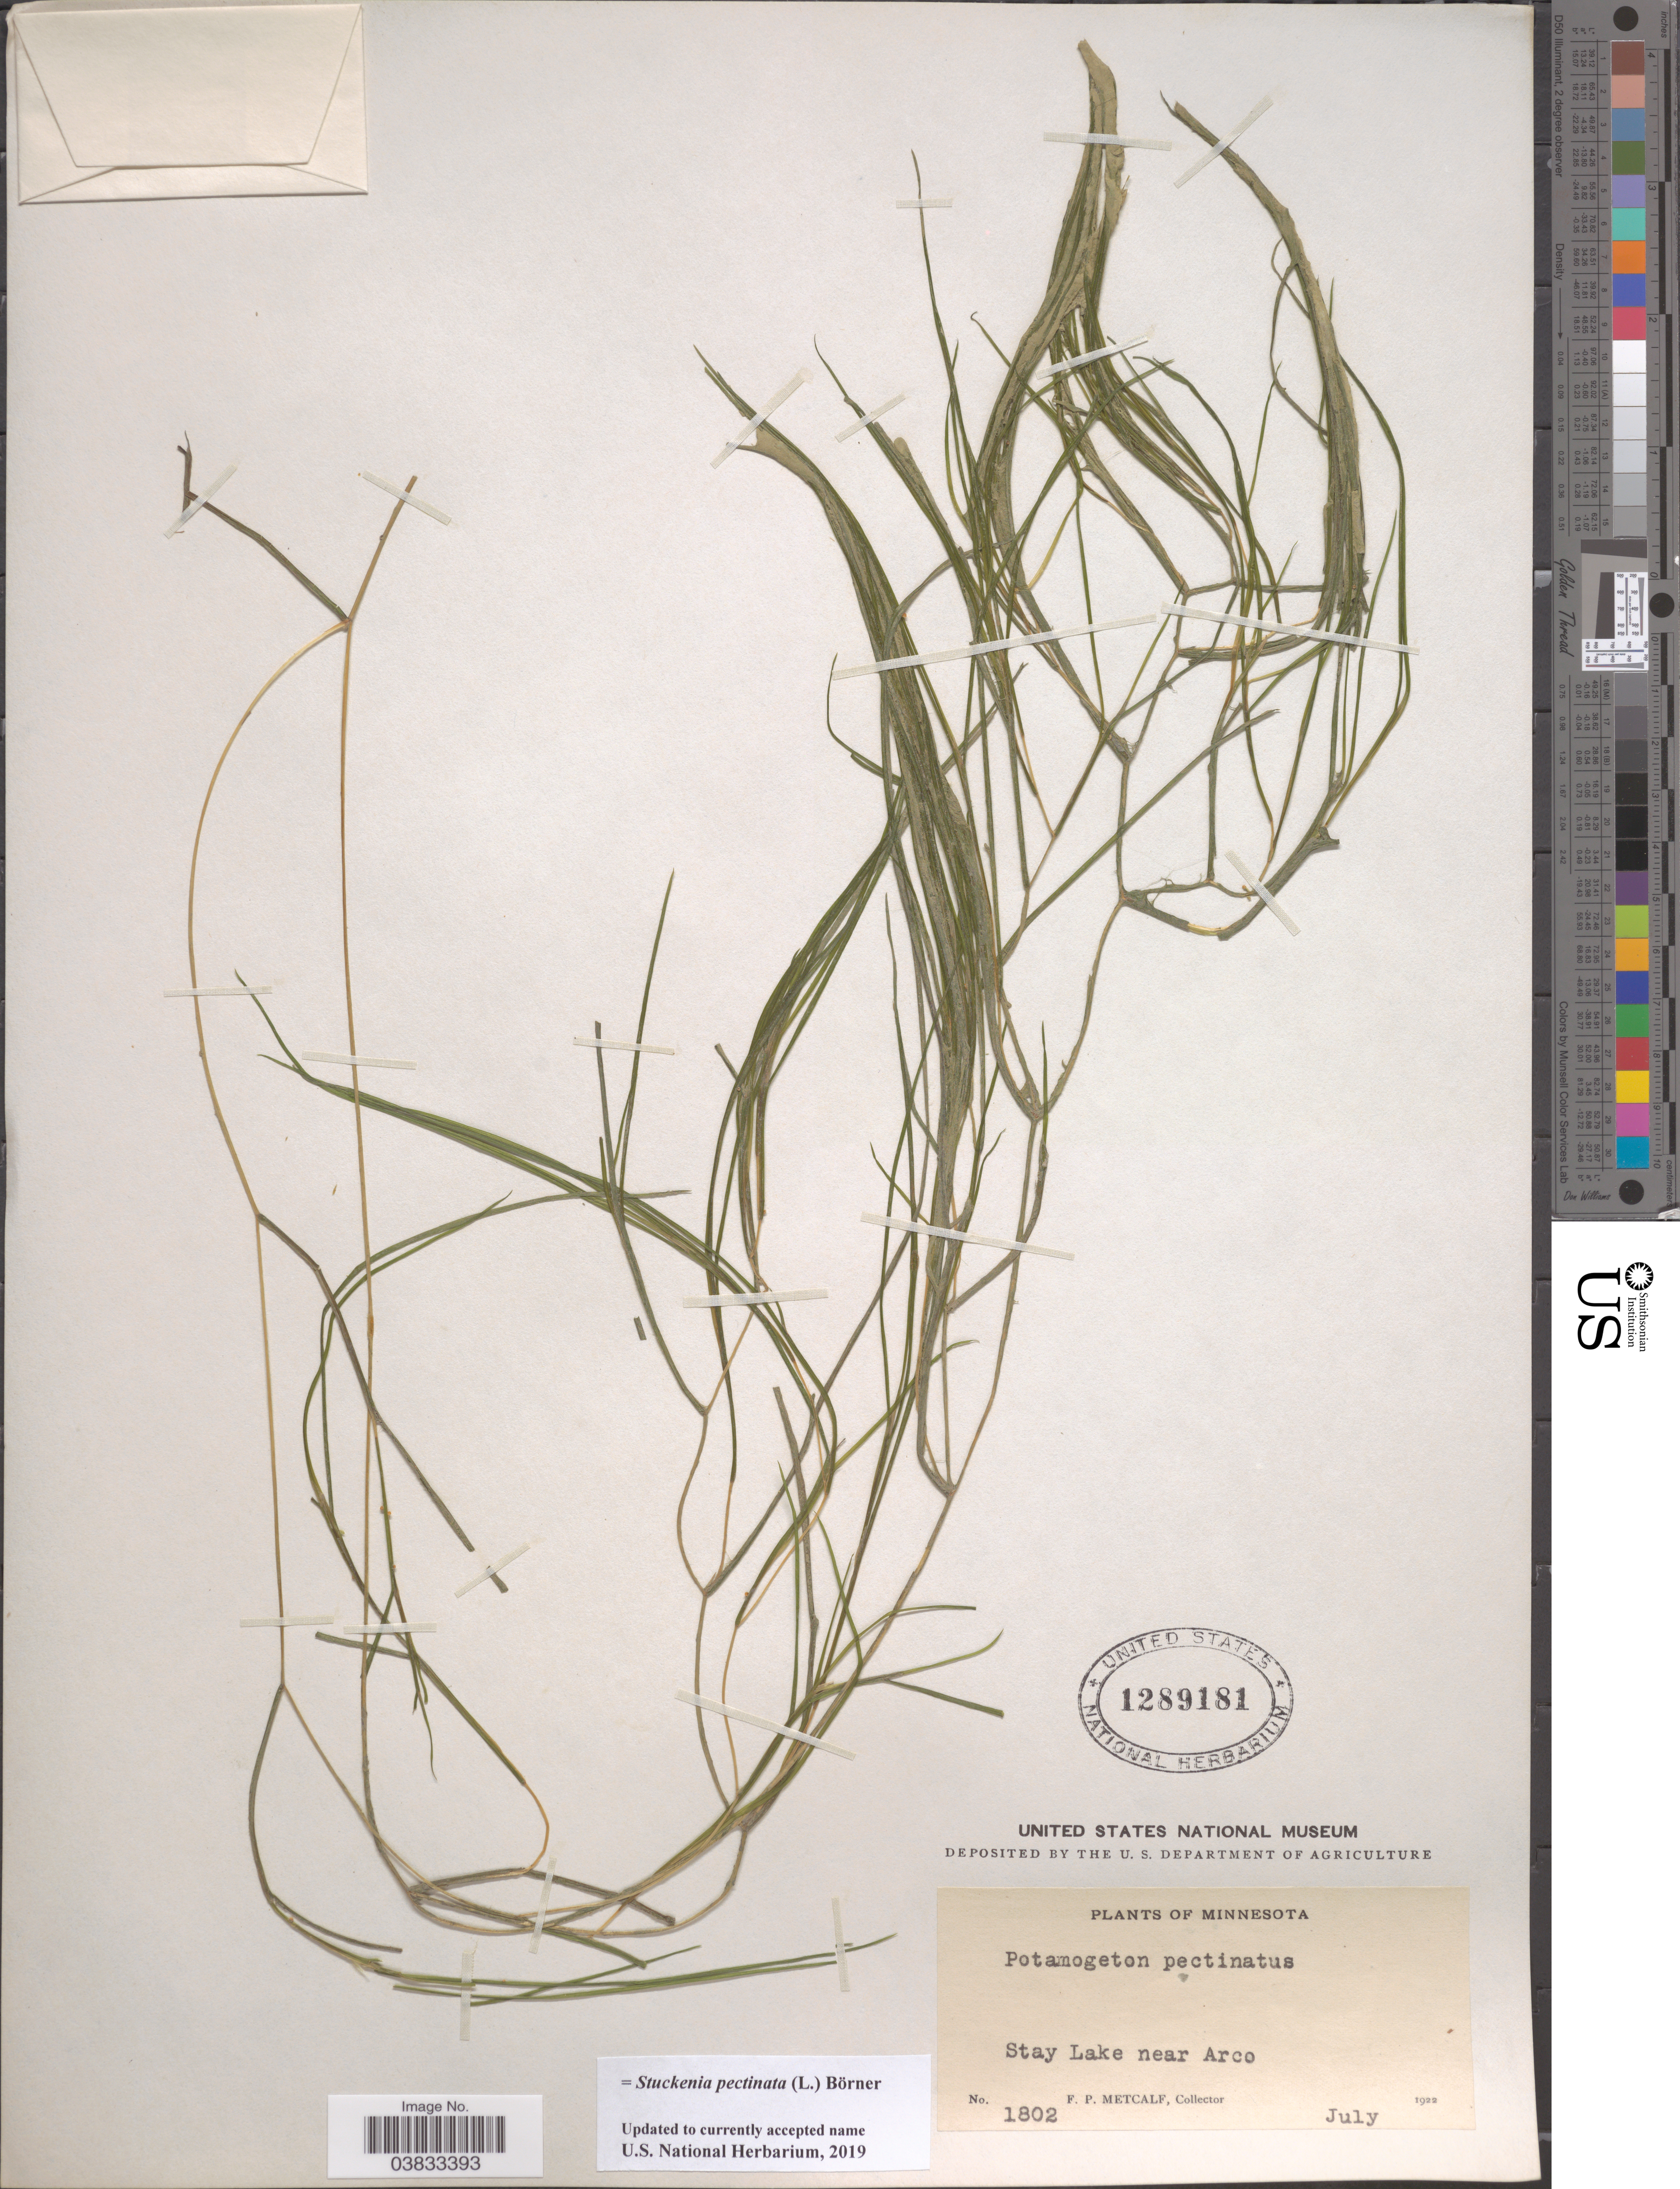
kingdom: Plantae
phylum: Tracheophyta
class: Liliopsida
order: Alismatales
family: Potamogetonaceae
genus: Stuckenia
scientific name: Stuckenia pectinata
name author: (L.) Börner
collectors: F. Metcalf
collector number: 1802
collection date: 1922-07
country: United States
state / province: Minnesota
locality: Stay Lake near Arco.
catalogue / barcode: US 1289181